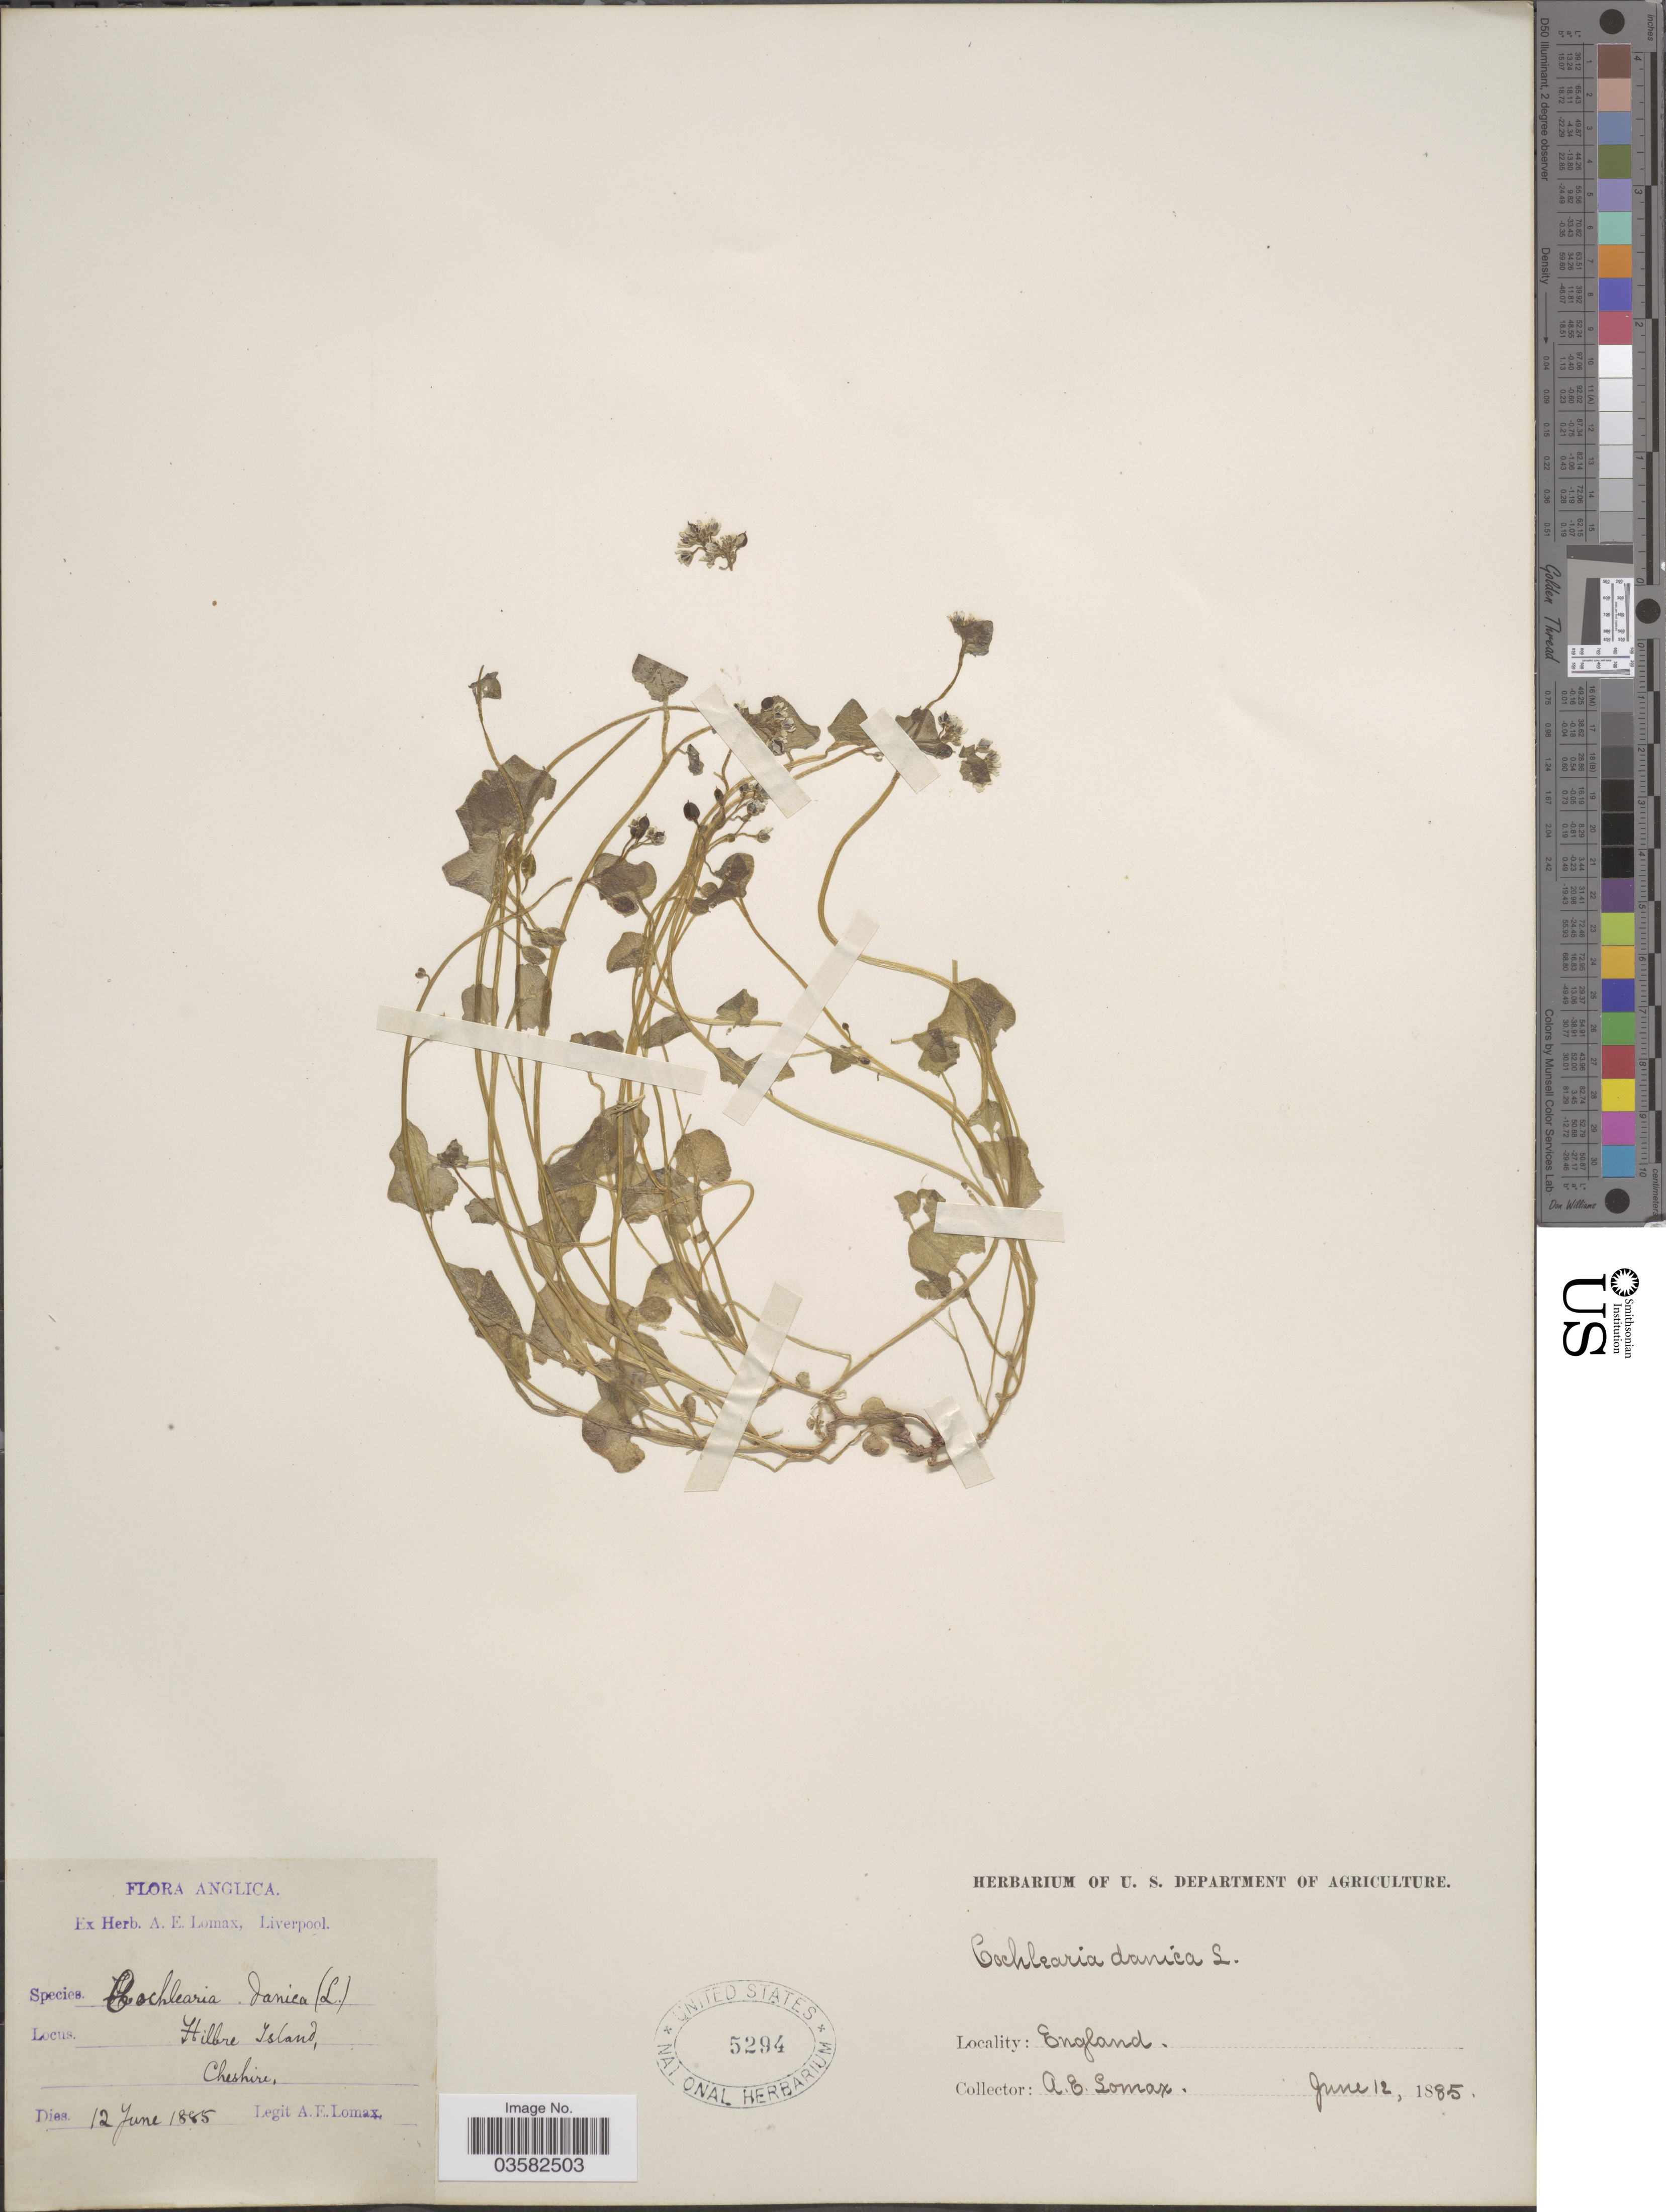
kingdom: Plantae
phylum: Tracheophyta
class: Magnoliopsida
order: Brassicales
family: Brassicaceae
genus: Cochlearia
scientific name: Cochlearia danica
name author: L.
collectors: A. Lomax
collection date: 1885-06-12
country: United Kingdom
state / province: England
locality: Anglica. Hilbre Island, Cheshire.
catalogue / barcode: US 5294